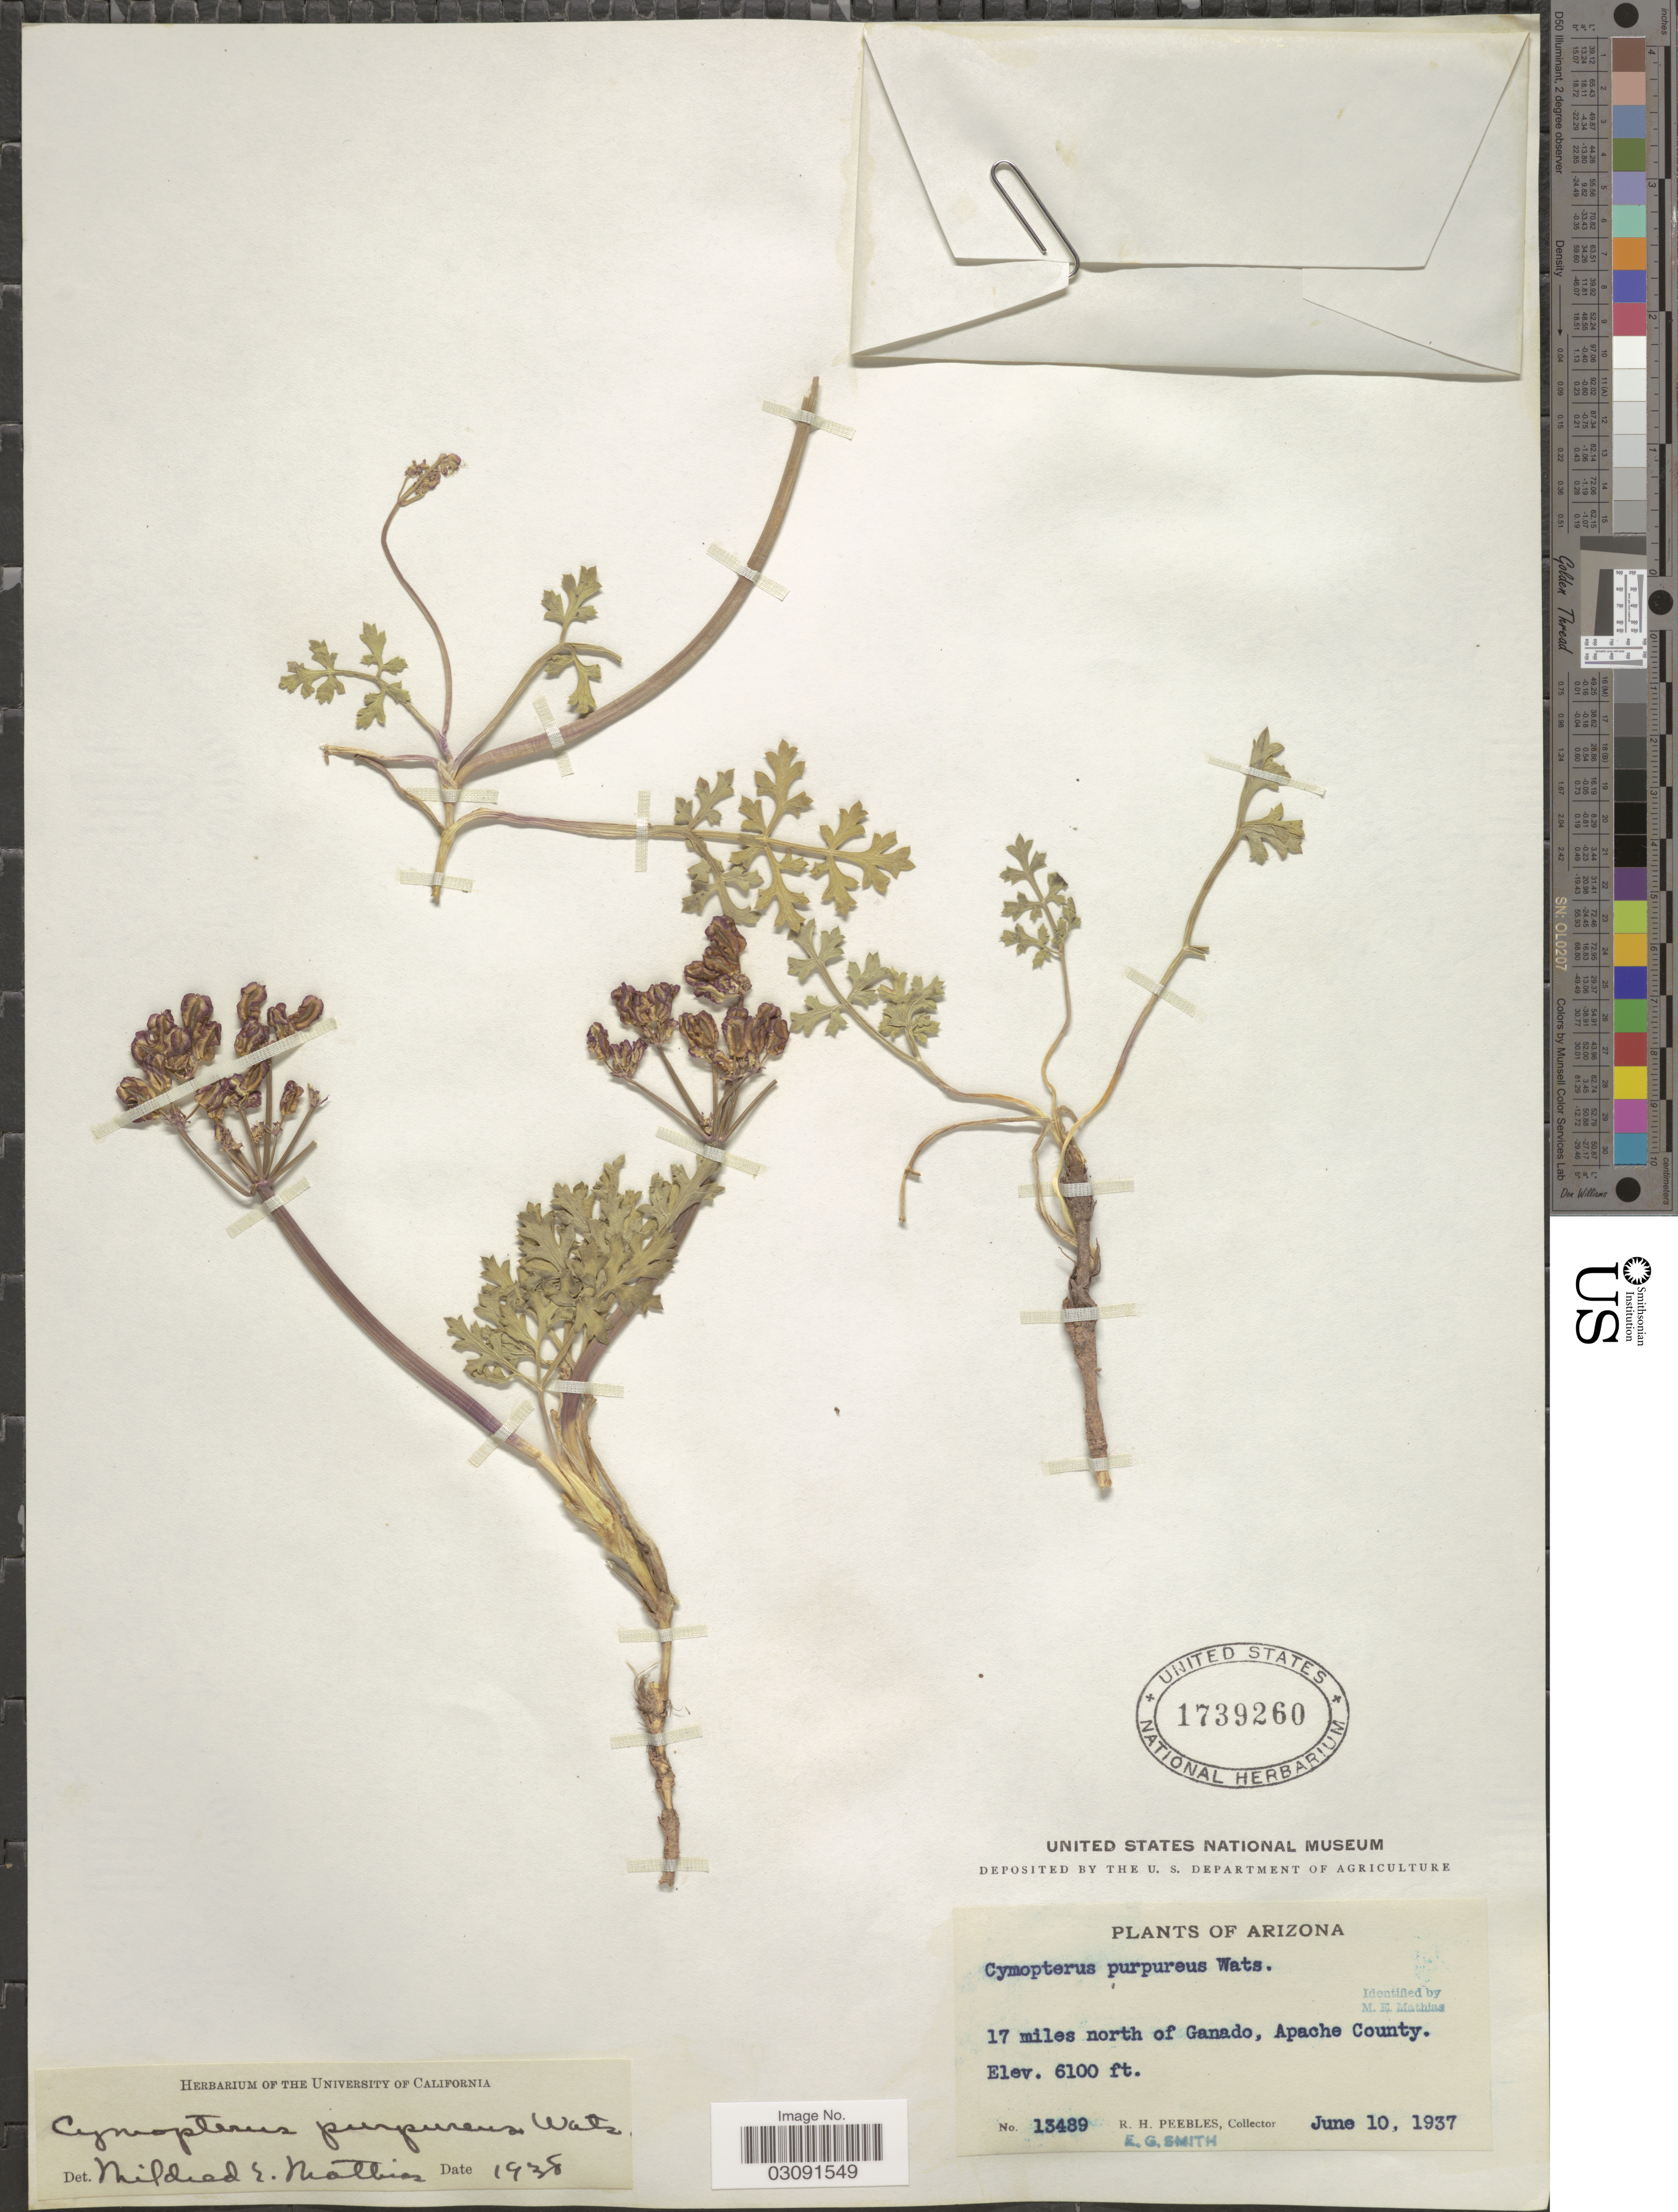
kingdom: Plantae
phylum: Tracheophyta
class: Magnoliopsida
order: Apiales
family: Apiaceae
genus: Cymopterus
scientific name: Cymopterus purpureus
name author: S. Watson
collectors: R. H. Peebles & E. G. Smith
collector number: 13489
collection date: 1937-06-10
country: United States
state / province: Arizona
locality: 17 miles north of Ganado, Apache County.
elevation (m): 1859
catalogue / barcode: US 1739260